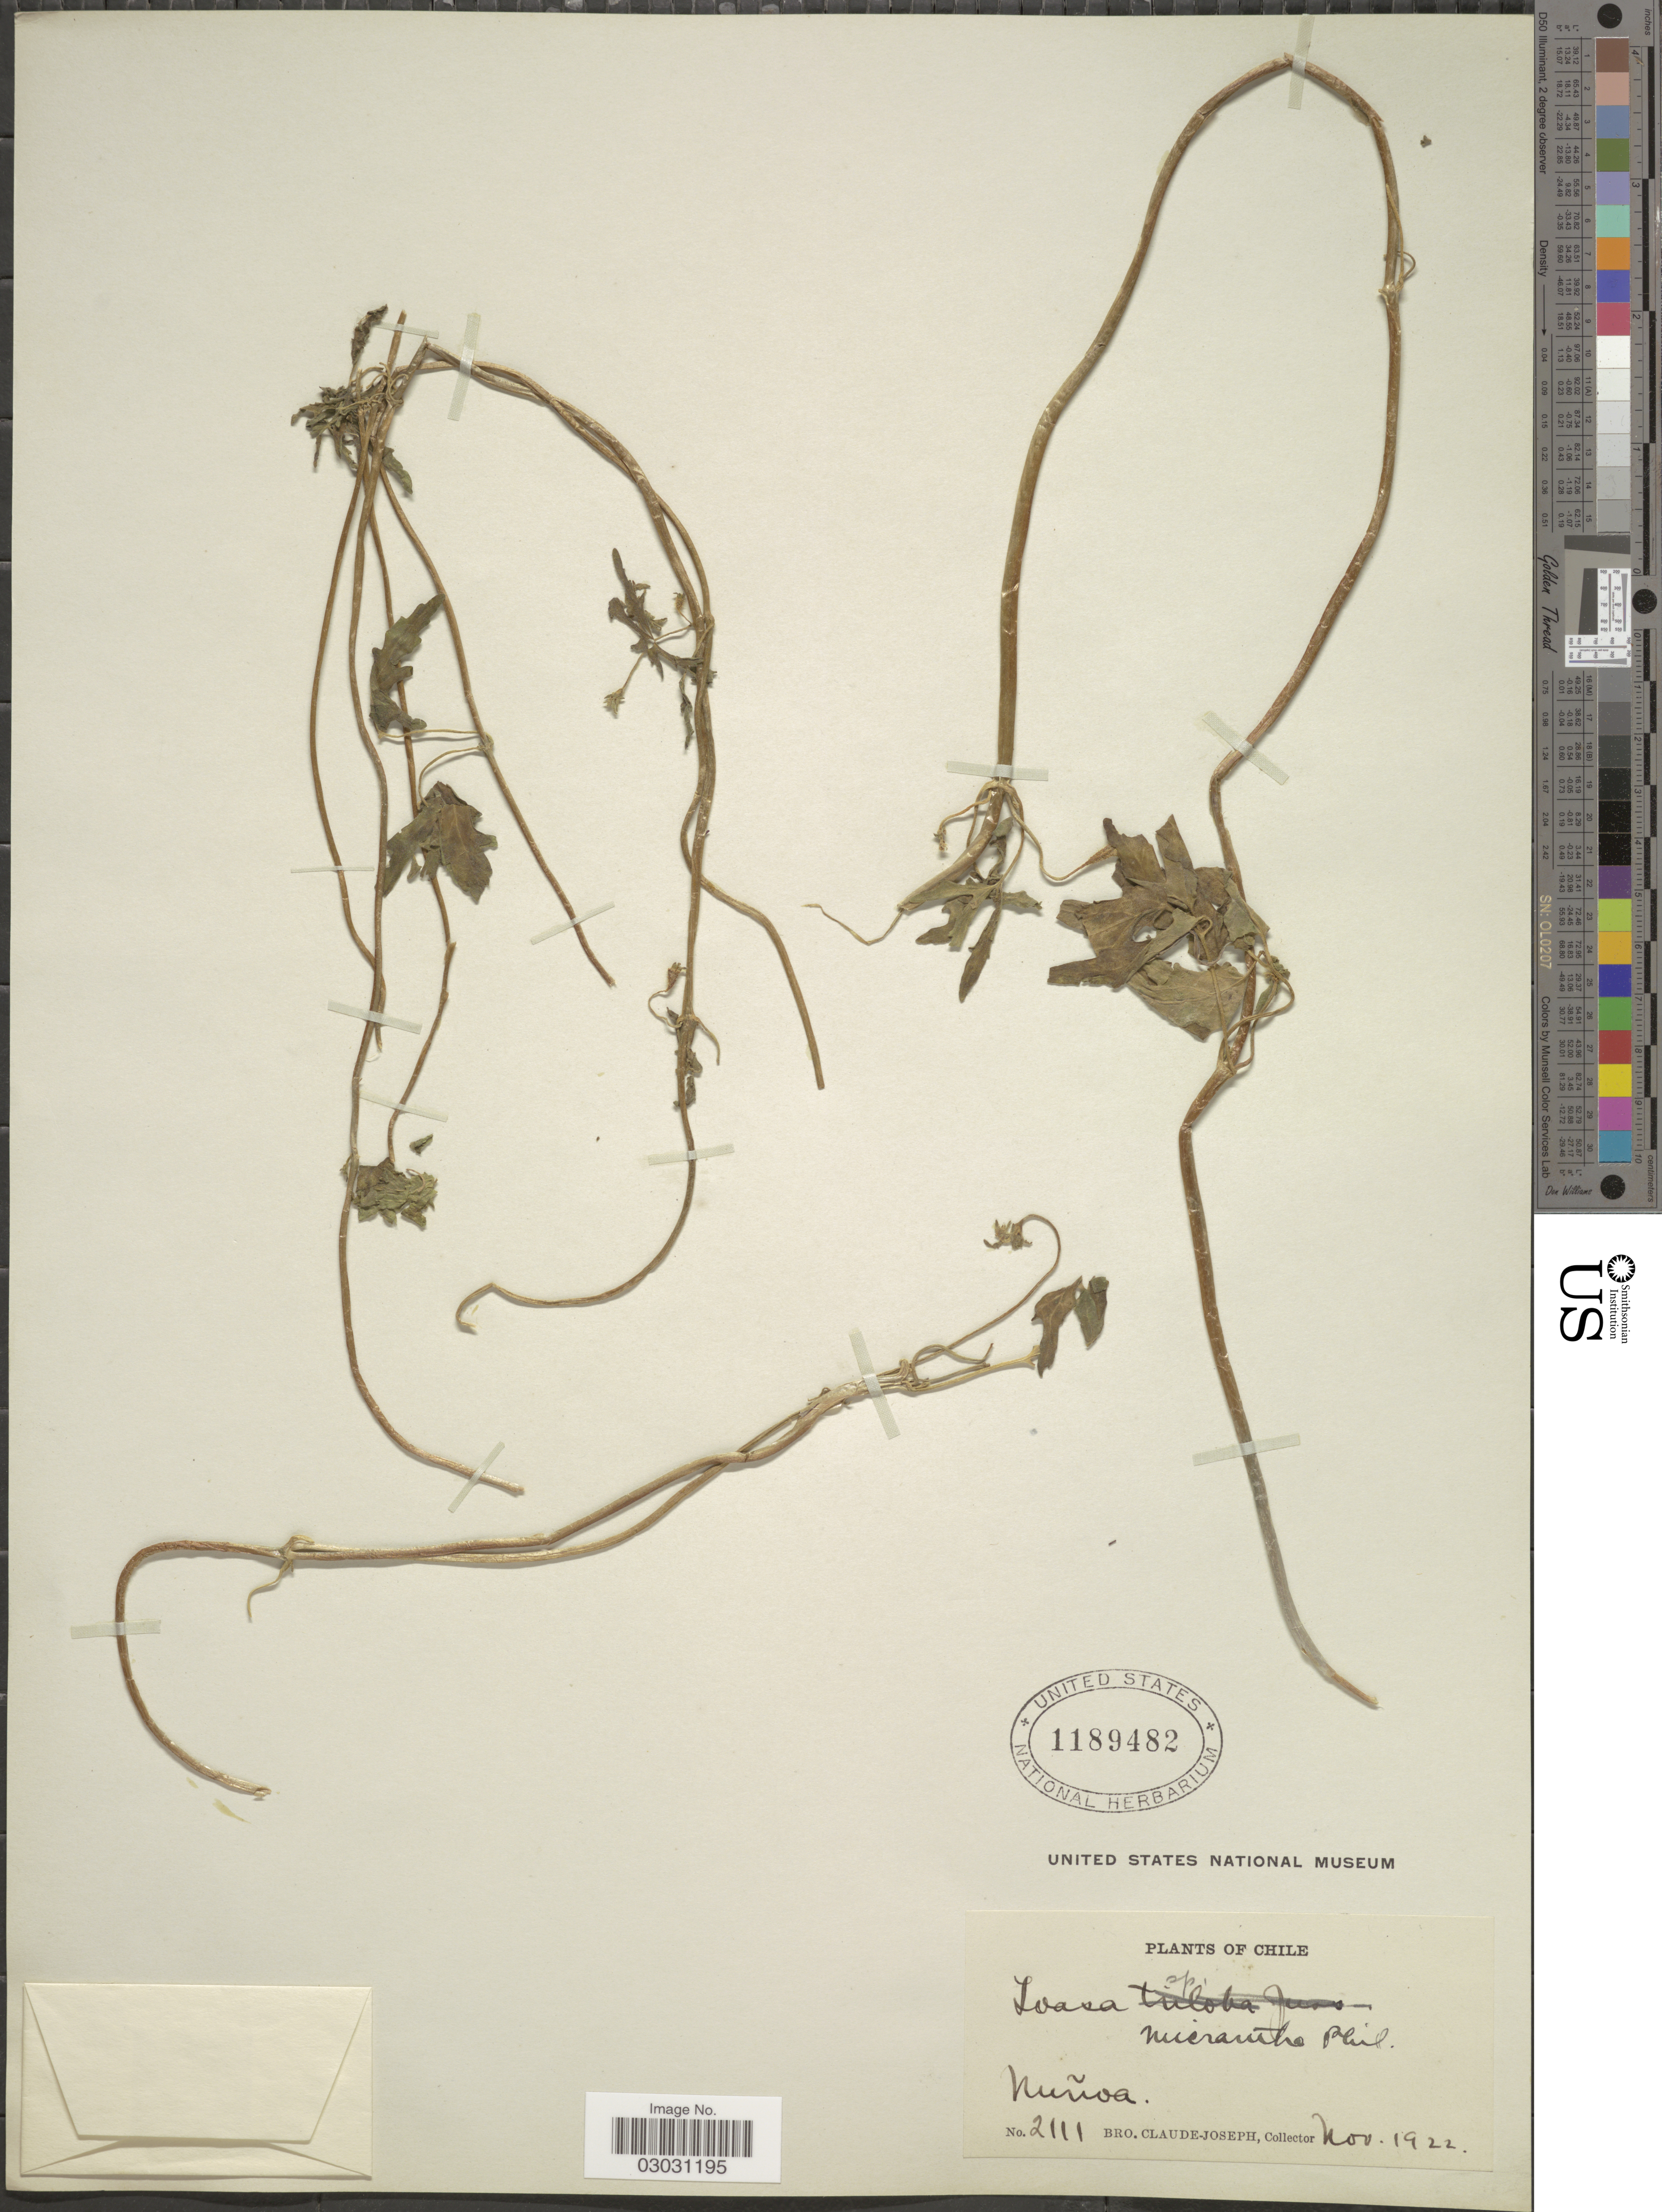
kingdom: Plantae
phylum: Tracheophyta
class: Magnoliopsida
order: Cornales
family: Loasaceae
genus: Grausa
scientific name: Grausa micrantha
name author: (Poepp.) Weigend & R. H. Acuña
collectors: Bro. Claude-Joseph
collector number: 2111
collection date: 1922-11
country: Chile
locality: Nuñoa.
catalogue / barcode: US 1189482